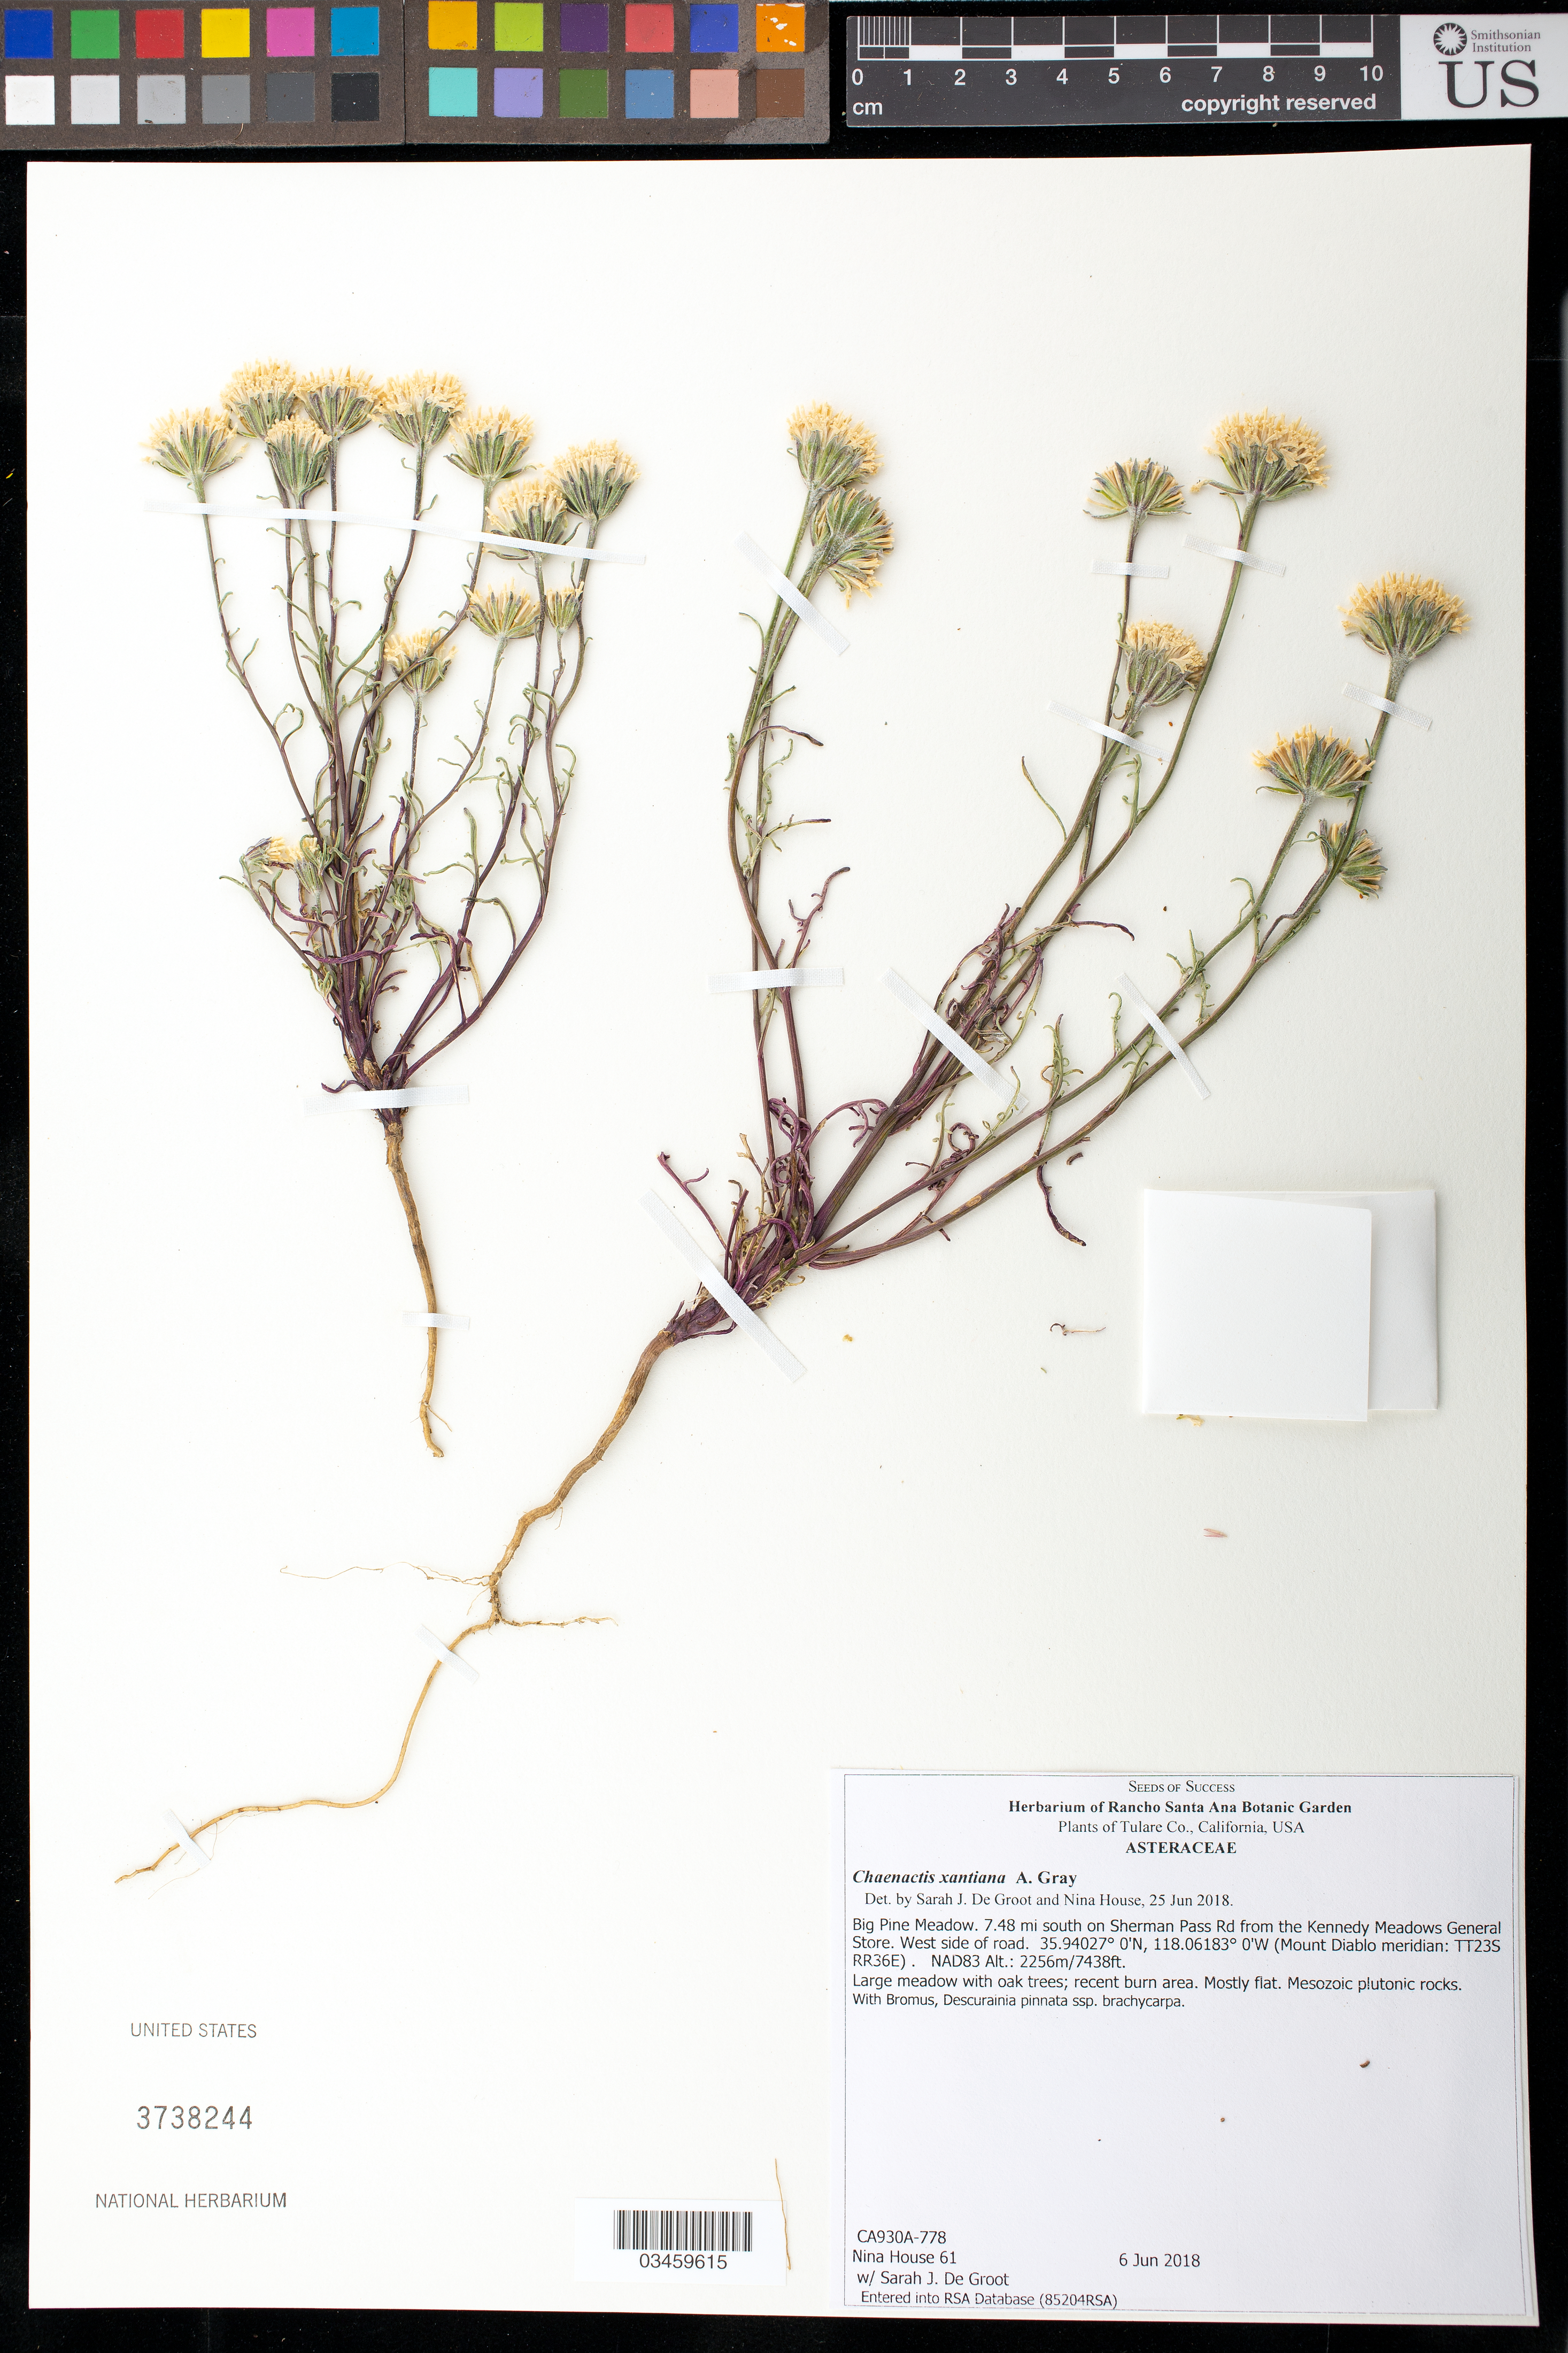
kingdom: Plantae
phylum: Tracheophyta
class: Magnoliopsida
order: Asterales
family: Asteraceae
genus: Chaenactis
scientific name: Chaenactis xantiana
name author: A. Gray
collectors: N. House & S. De Groot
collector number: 61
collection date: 2018-06-06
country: United States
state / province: California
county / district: Tulare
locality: Big Pine Meadow, 7.48 mi S of Sherman Pass Rd from the Kennedy Medows General Store, west side of road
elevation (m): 2256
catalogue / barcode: US 3738244